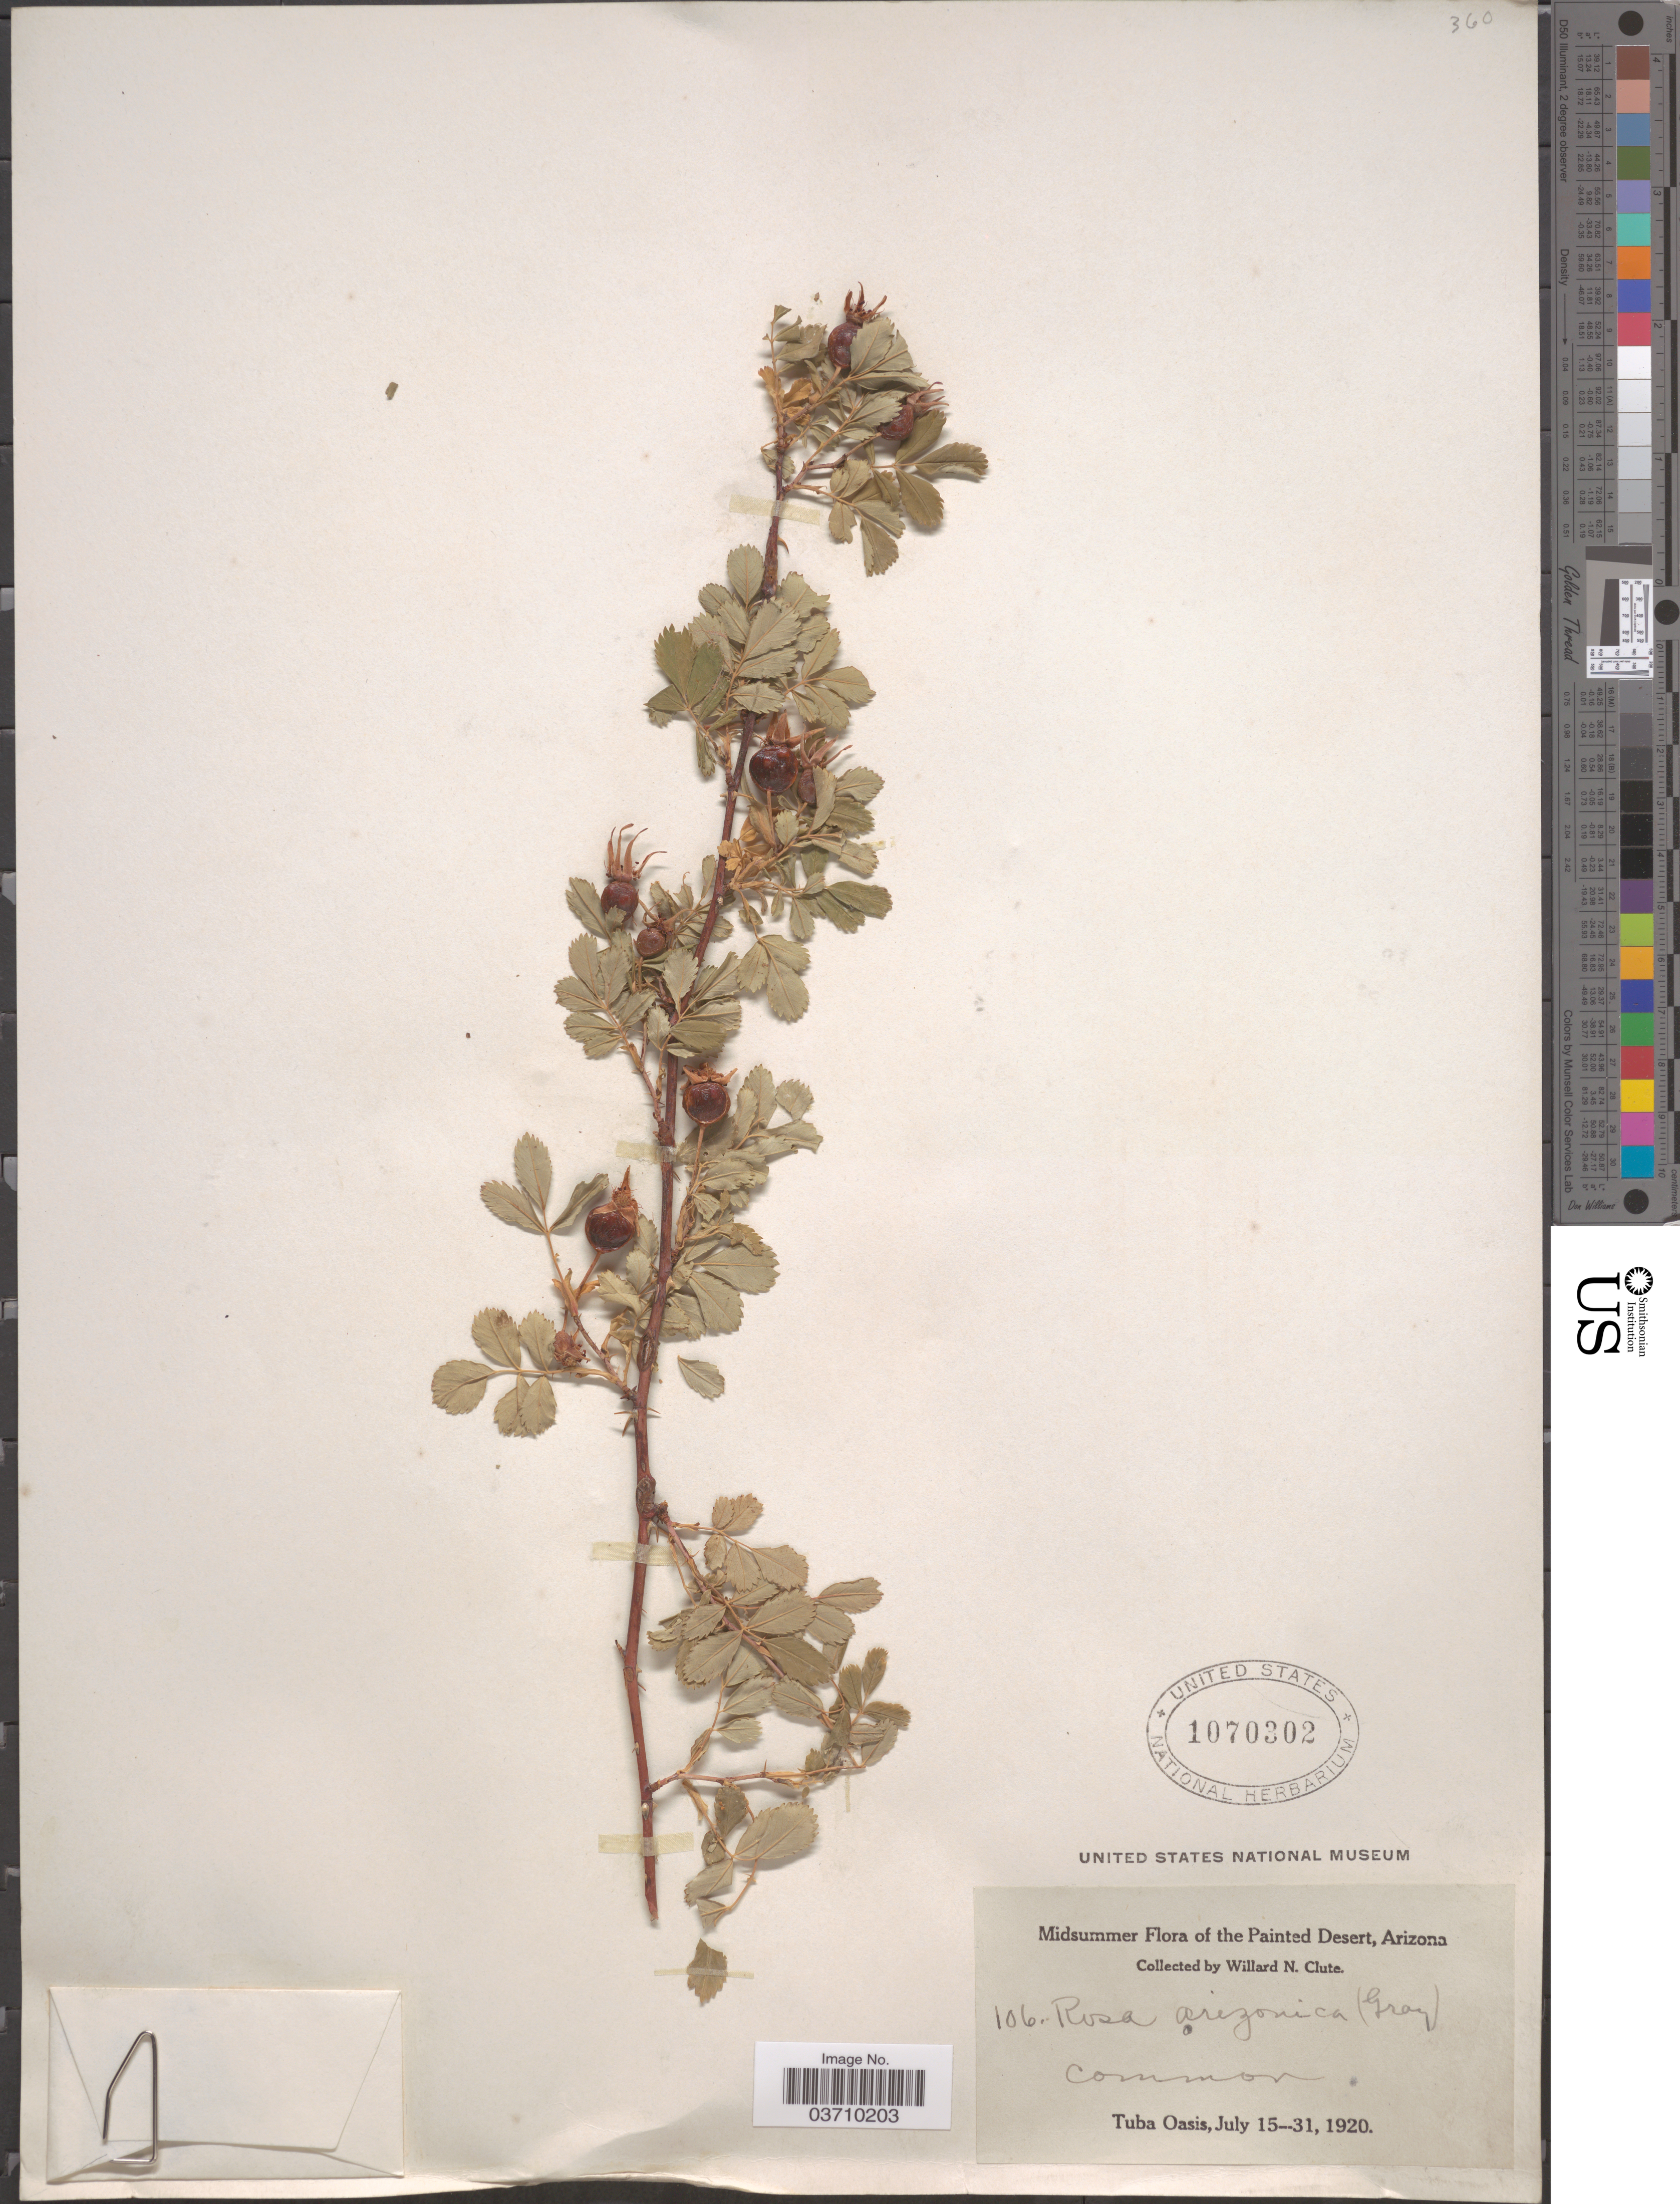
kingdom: Plantae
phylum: Tracheophyta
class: Magnoliopsida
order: Rosales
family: Rosaceae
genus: Rosa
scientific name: Rosa arizonica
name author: Rydb.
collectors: W. N. Clute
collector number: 106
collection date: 1920-07-15/1920-07-31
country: United States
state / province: Arizona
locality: The Painted Desert. Tuba Oasis.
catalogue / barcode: US 1070302